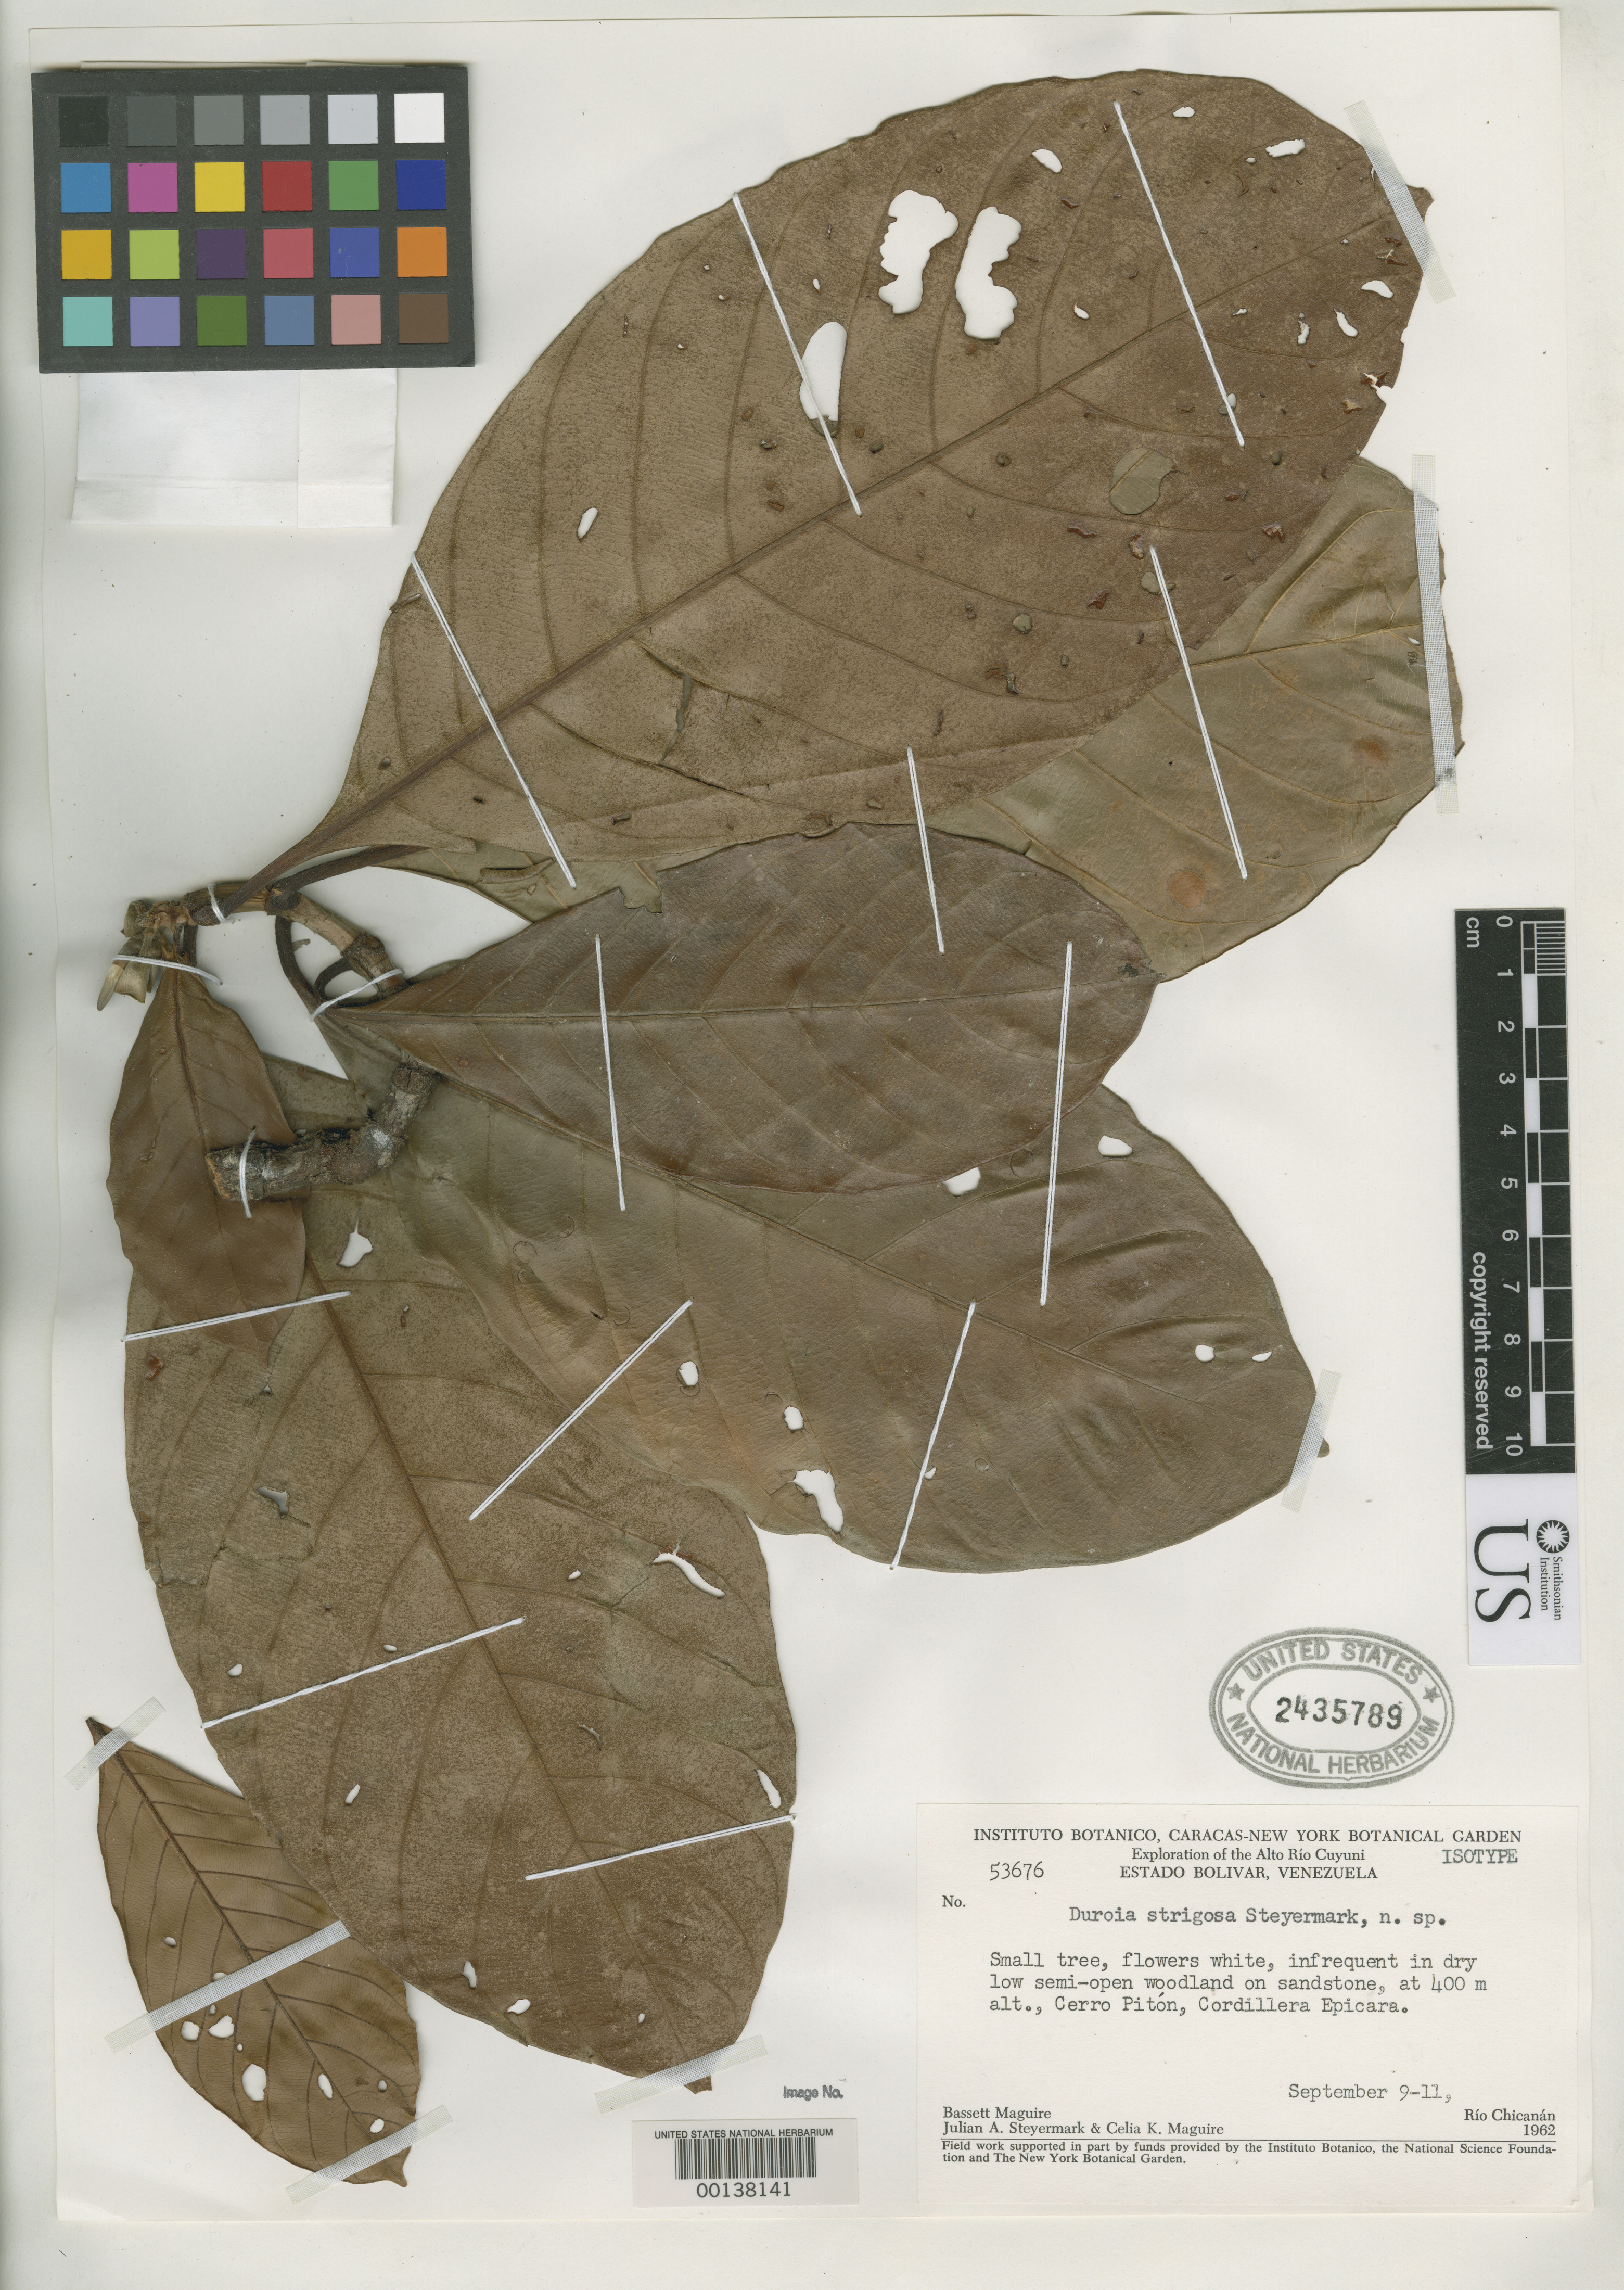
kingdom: Plantae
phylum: Tracheophyta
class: Magnoliopsida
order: Gentianales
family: Rubiaceae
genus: Duroia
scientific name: Duroia strigosa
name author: Steyerm.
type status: Isotype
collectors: B. Maguire, J. Steyermark & C. K. Maguire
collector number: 53676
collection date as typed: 09 Sep 1962 to 11 Sep 1962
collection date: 1962-09-09/1962-09-11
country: Venezuela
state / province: Bolivar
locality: Cerro Piton.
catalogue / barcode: US 2435789